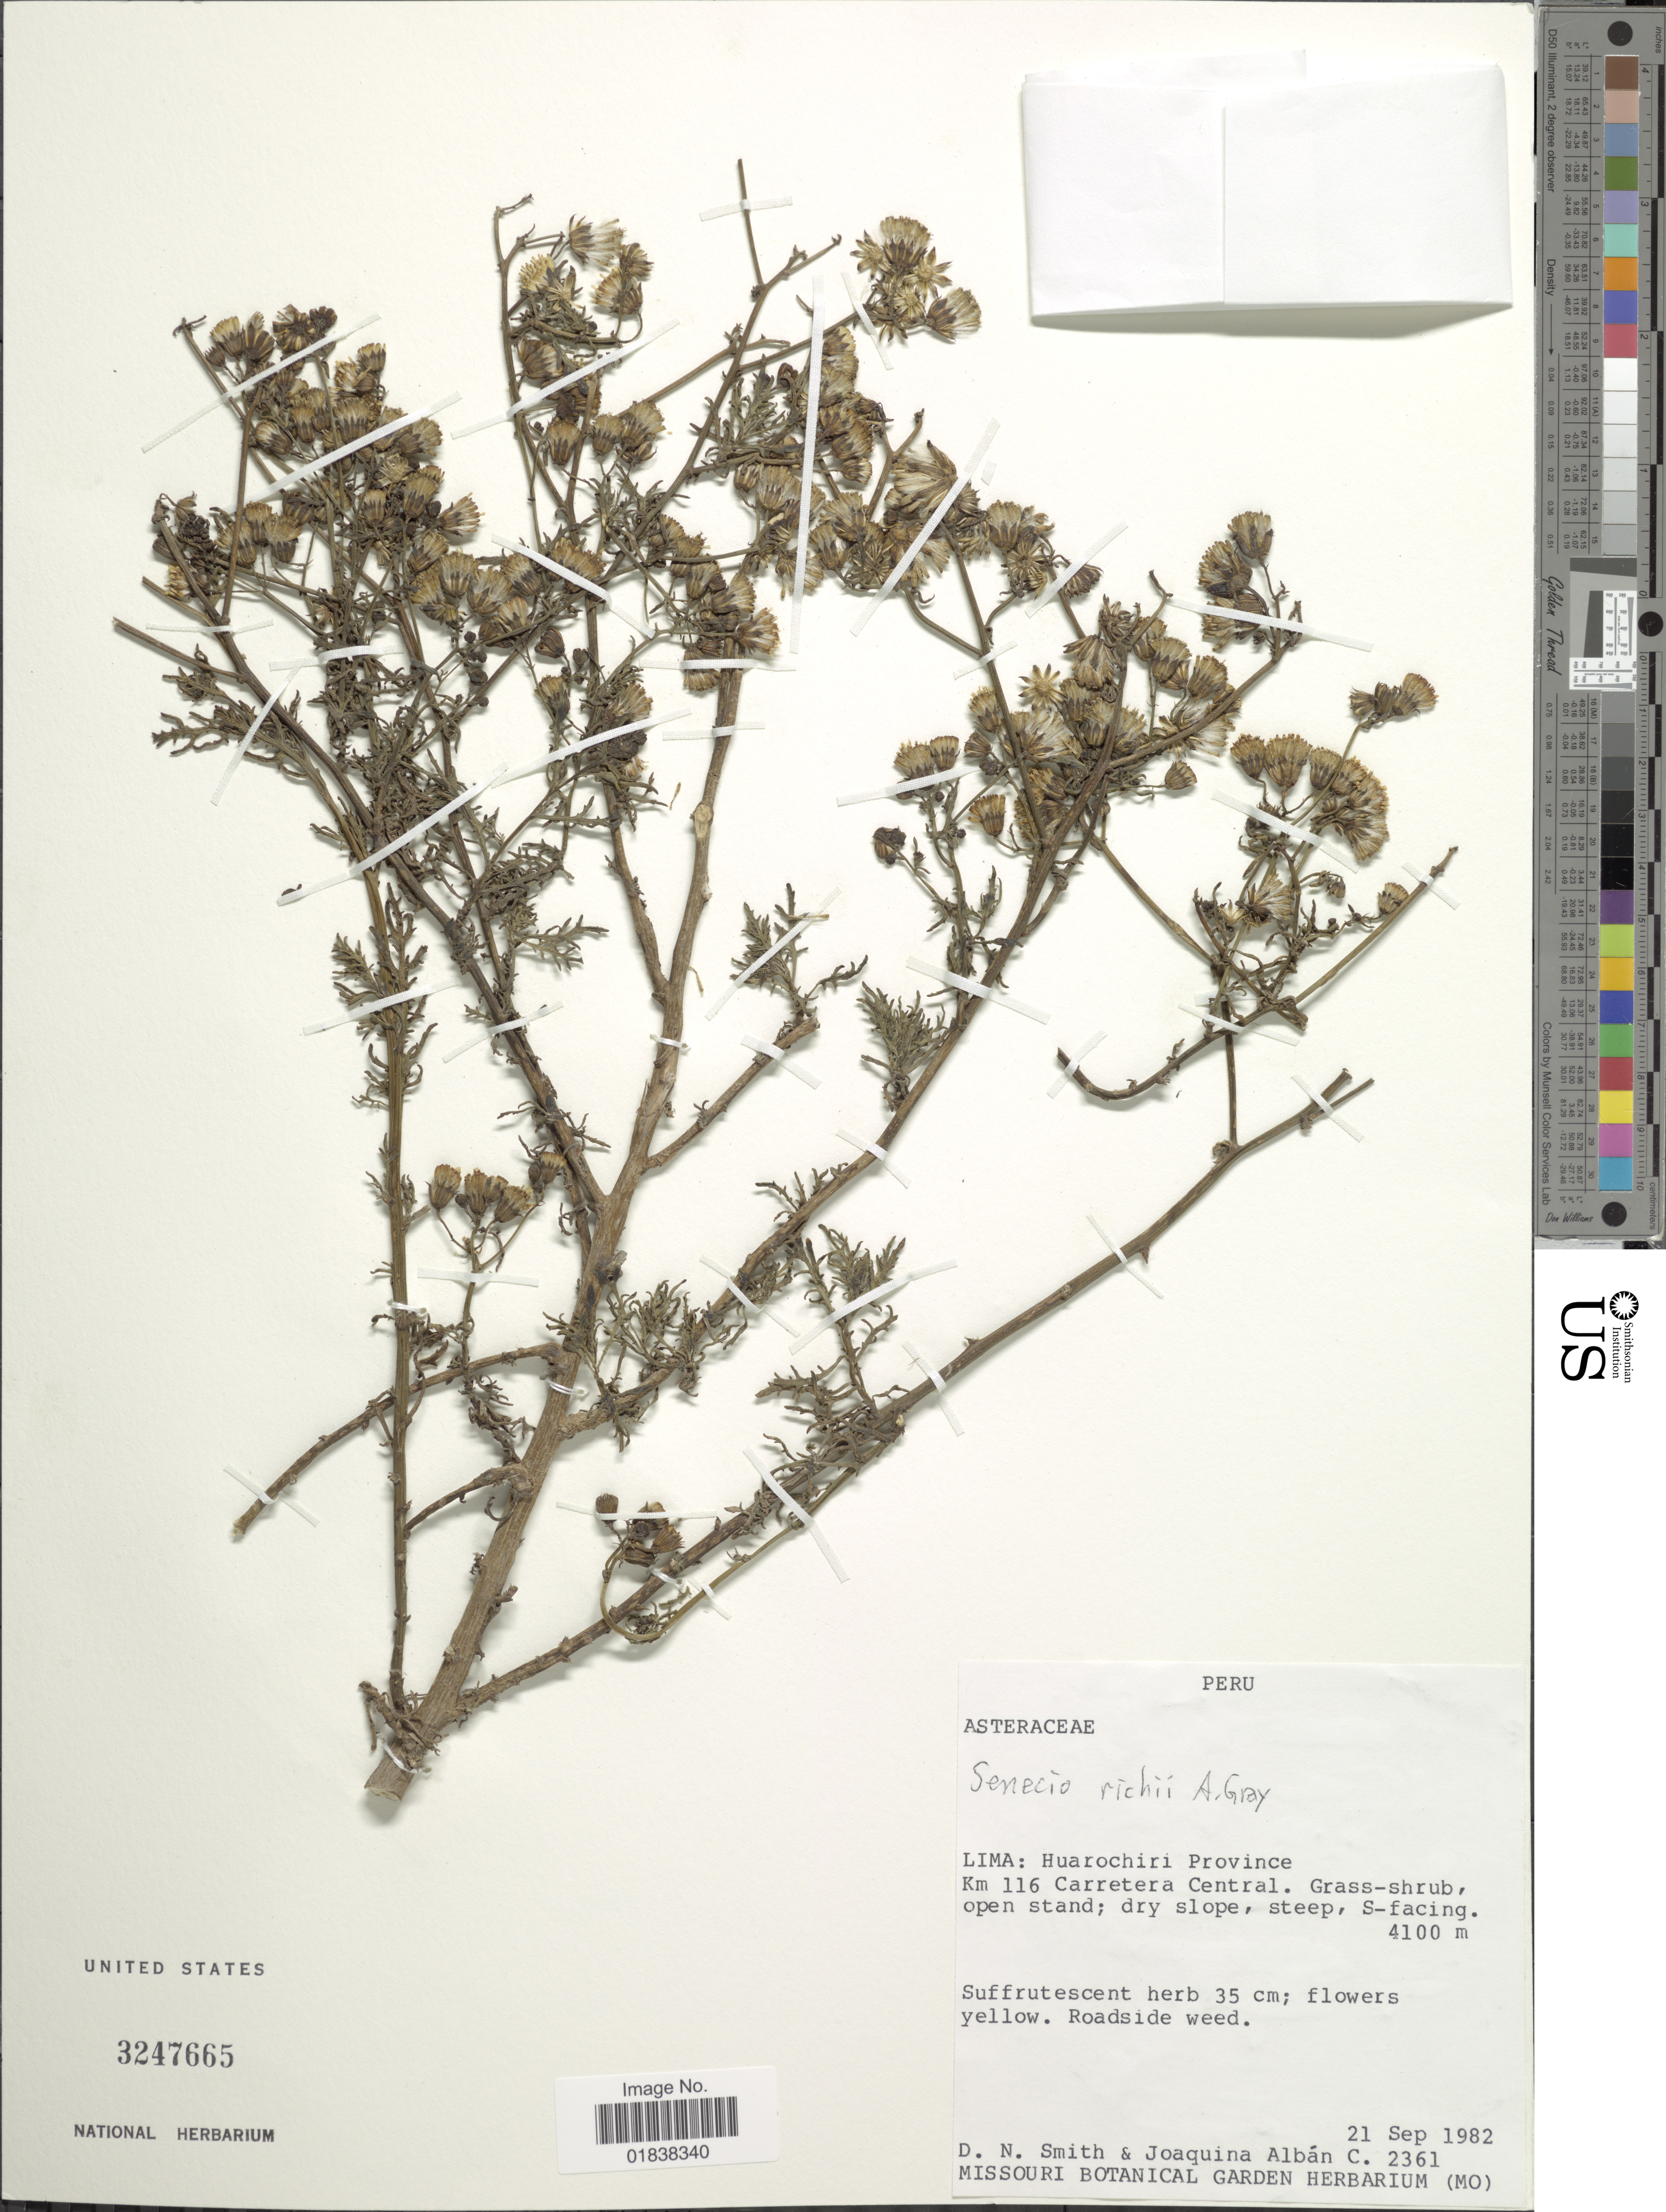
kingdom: Plantae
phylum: Tracheophyta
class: Magnoliopsida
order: Asterales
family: Asteraceae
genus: Senecio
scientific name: Senecio richii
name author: A. Gray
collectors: D. Smith & J. Alban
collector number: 2361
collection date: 1982-09-21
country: Peru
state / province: Lima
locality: Huarochiri Province, km 116 Carretera Central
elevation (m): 4100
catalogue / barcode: US 3247665